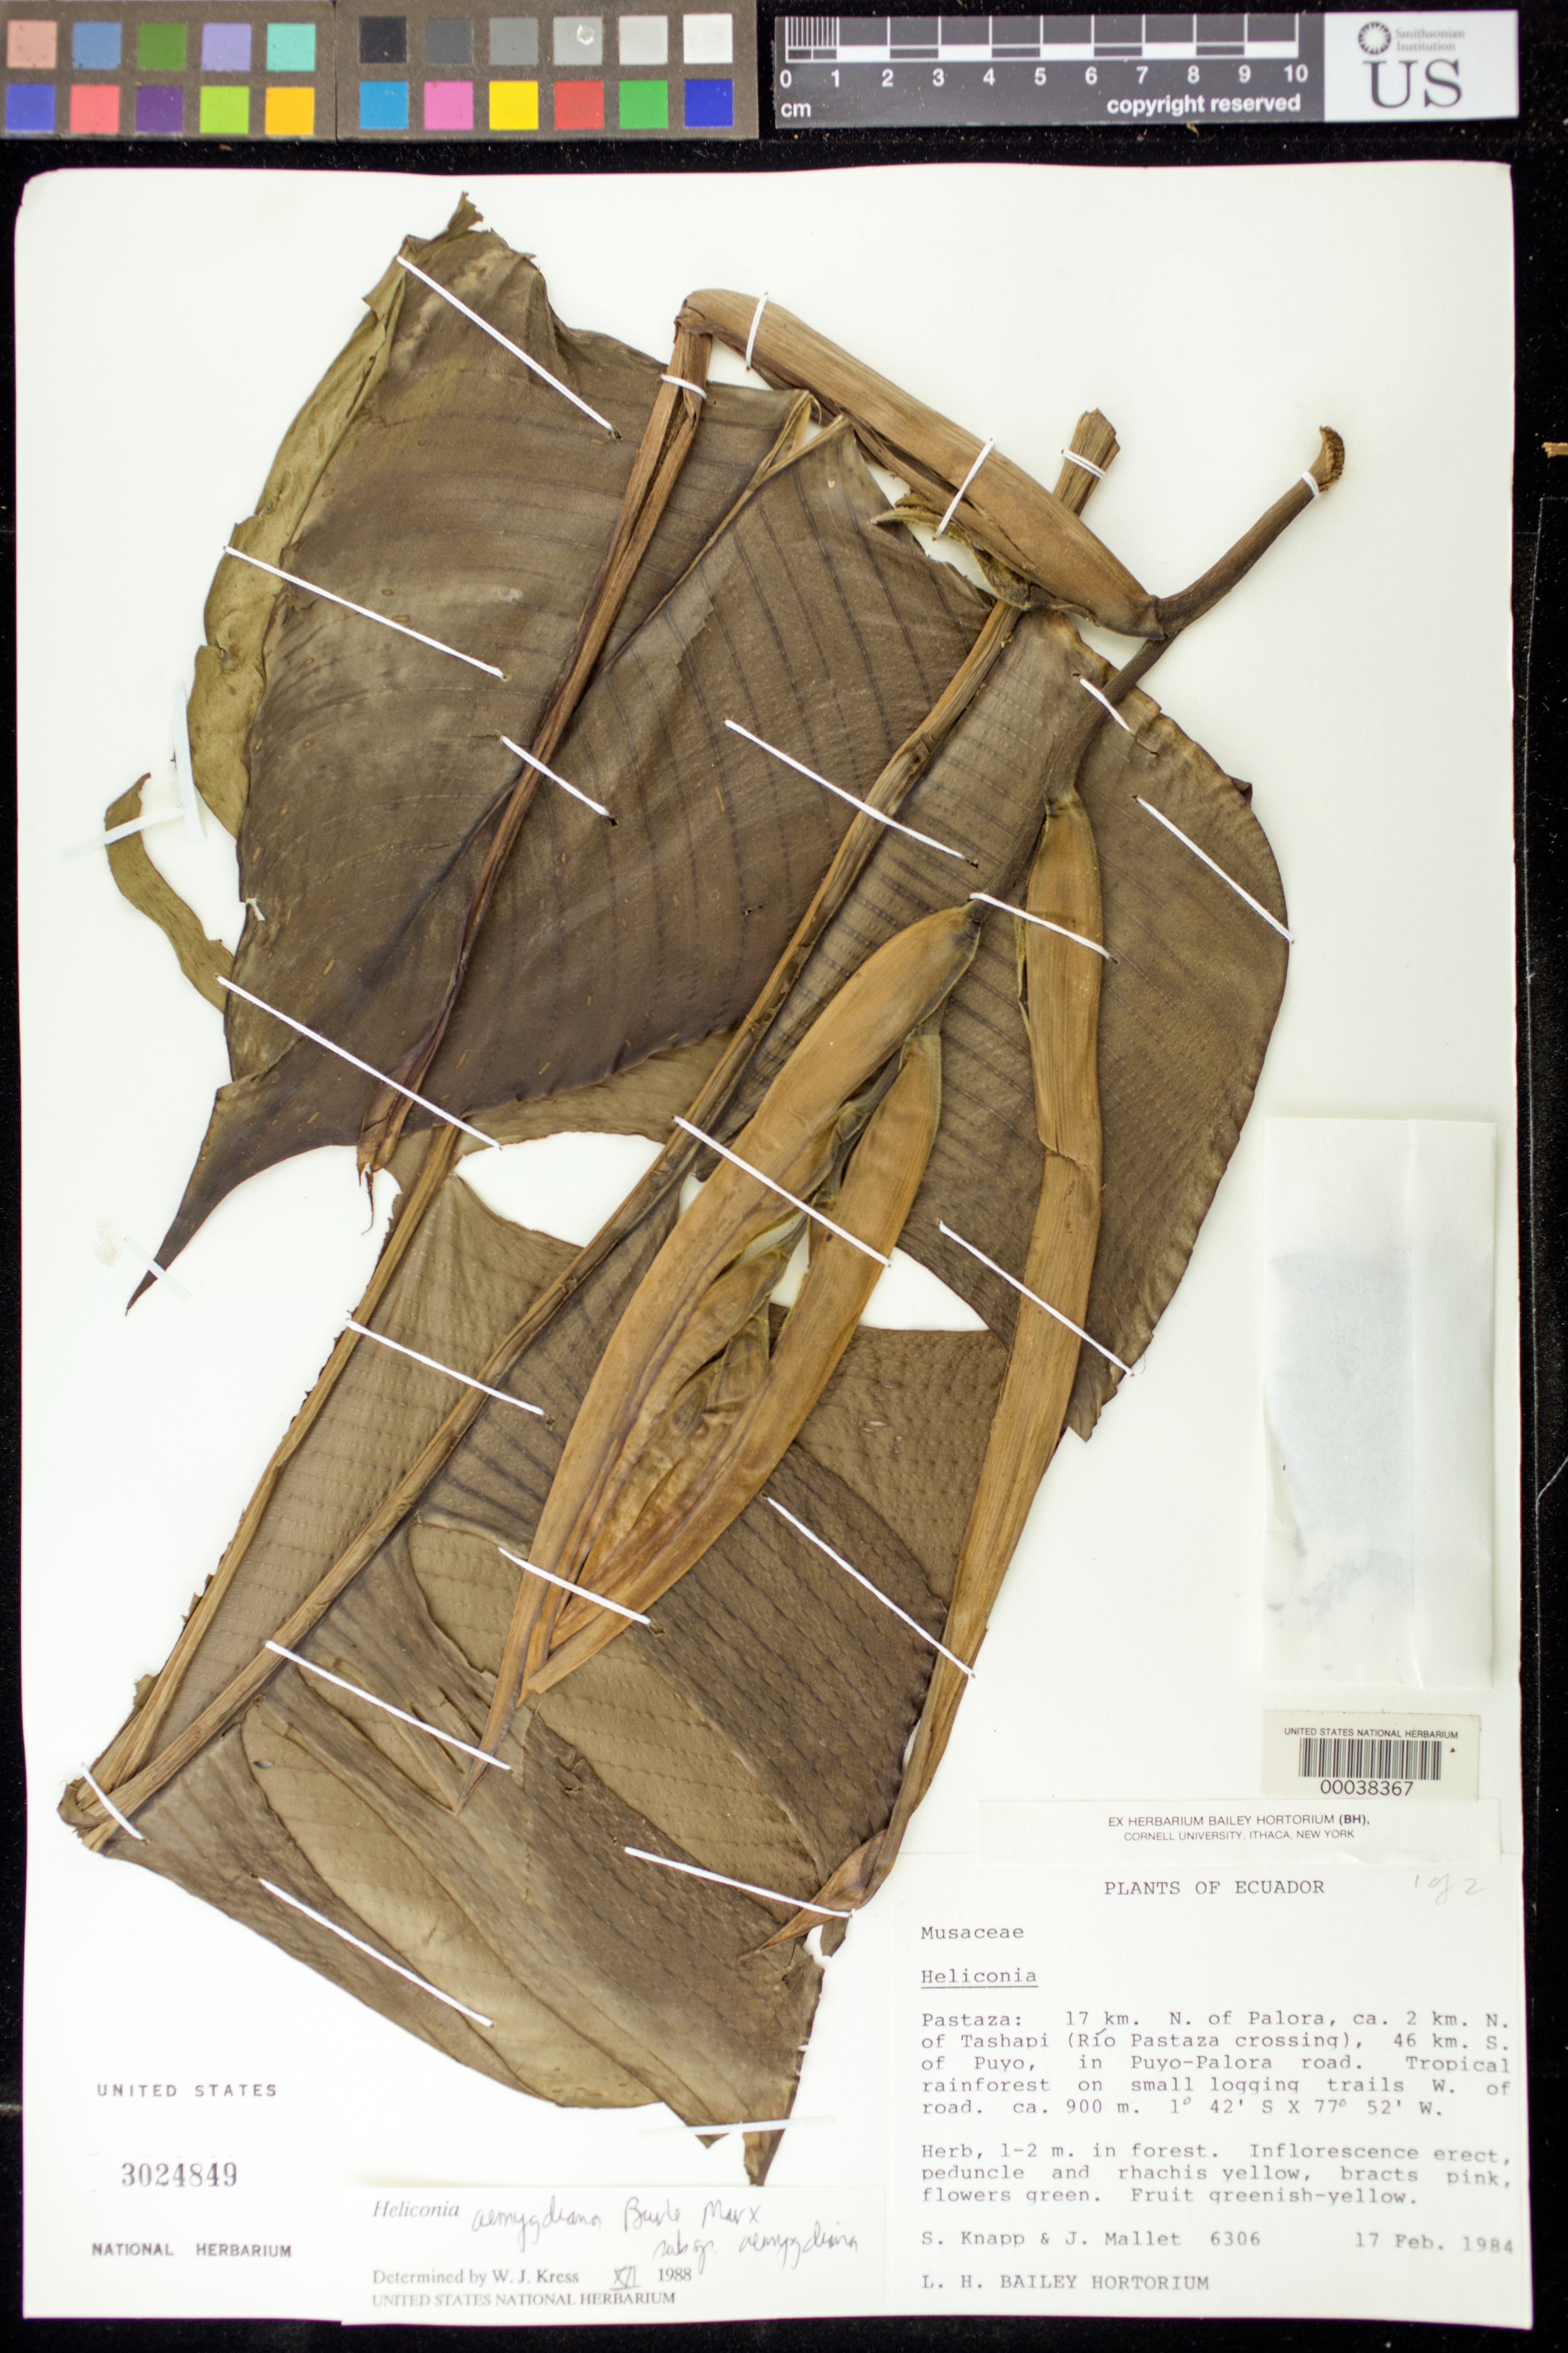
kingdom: Plantae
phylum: Tracheophyta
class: Liliopsida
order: Zingiberales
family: Heliconiaceae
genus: Heliconia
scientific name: Heliconia aemygdiana subsp. aemygdiana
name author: Burle-Marx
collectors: S. Knapp & J. Mallet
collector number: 6306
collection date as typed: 17 Feb 1984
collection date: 1984-02-17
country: Ecuador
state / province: Pastaza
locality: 17 km N of Palora, ca. 2 km N of tashapi (Rio pastaza crossing), 46 km S of Puyo, logging Trails W of Puyo-Palora road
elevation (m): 900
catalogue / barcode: US 3024849